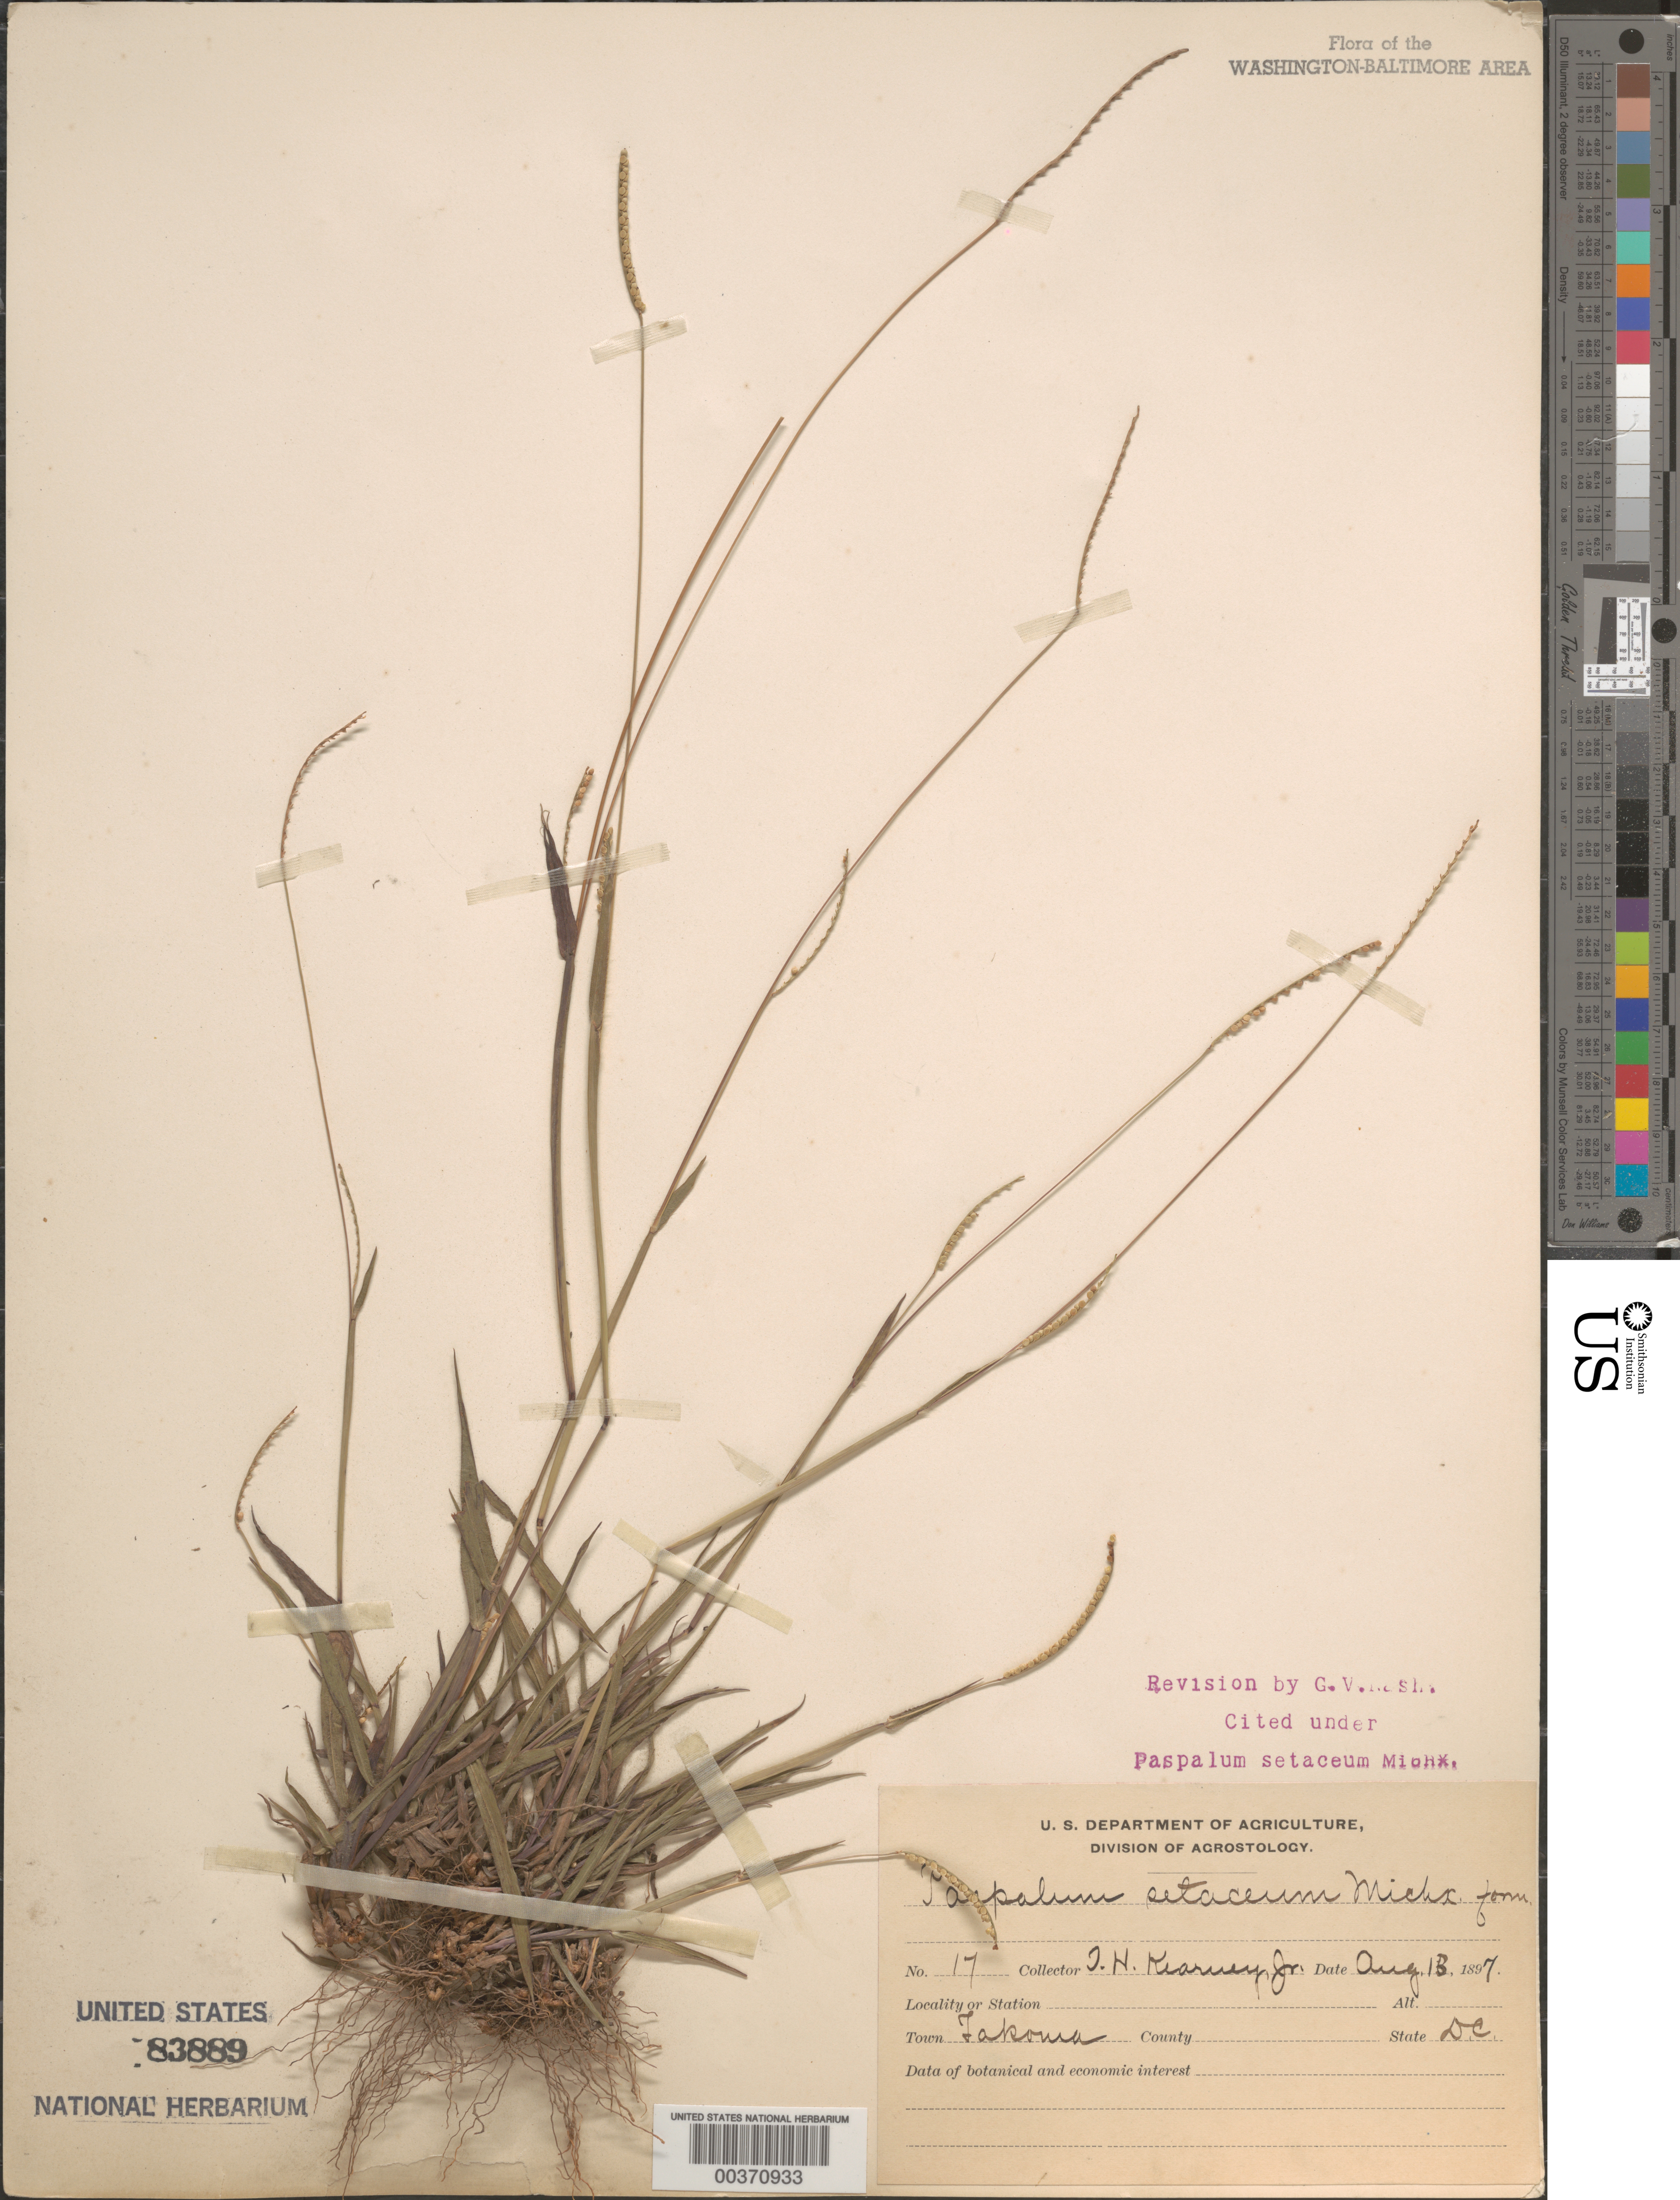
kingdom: Plantae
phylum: Tracheophyta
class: Liliopsida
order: Poales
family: Poaceae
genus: Paspalum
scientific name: Paspalum setaceum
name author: Michx.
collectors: T. H. Kearney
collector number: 17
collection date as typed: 13 Aug 1897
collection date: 1897-08-13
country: United States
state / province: District of Columbia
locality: Takoma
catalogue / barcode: US 83889